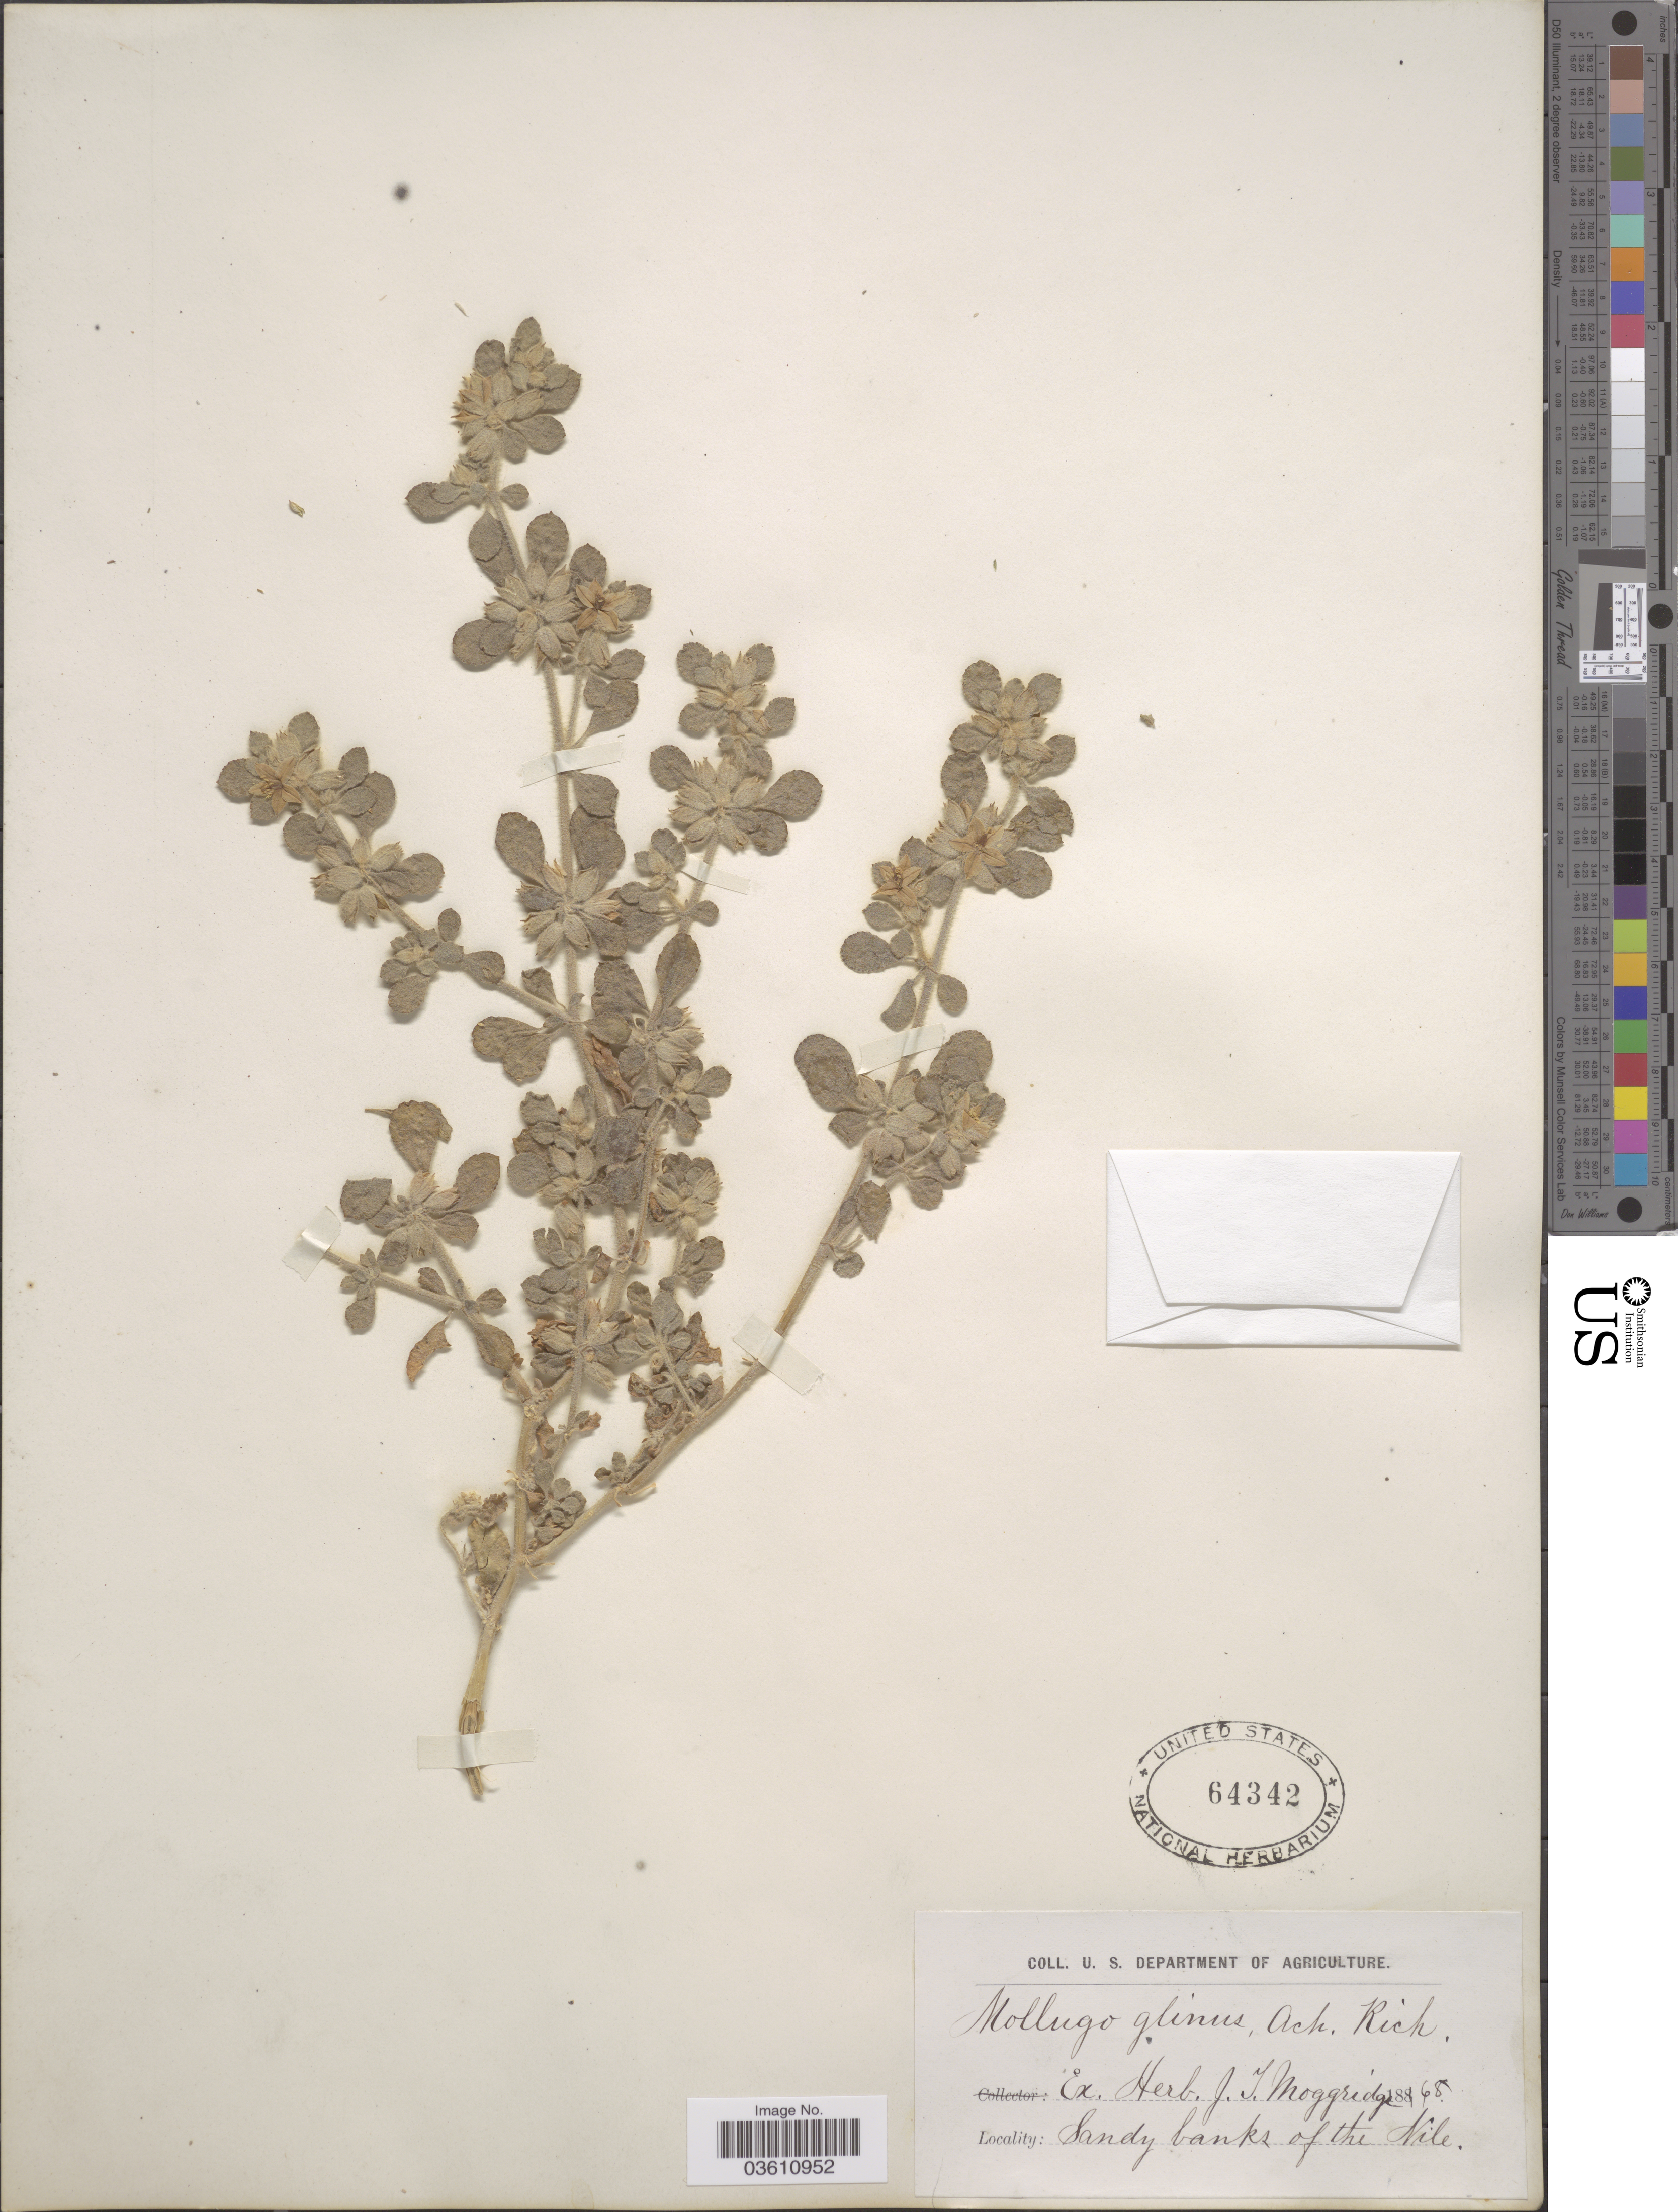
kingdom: Plantae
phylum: Tracheophyta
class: Magnoliopsida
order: Caryophyllales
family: Molluginaceae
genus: Glinus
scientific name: Glinus lotoides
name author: L.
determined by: Strong, Mark T., (BOT), Smithsonian Institution - National Museum of Natural History (UNITED STATES)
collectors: ex herb. J.T. Moggridge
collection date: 1868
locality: Sandy banks of the Nile.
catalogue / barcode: US 64342